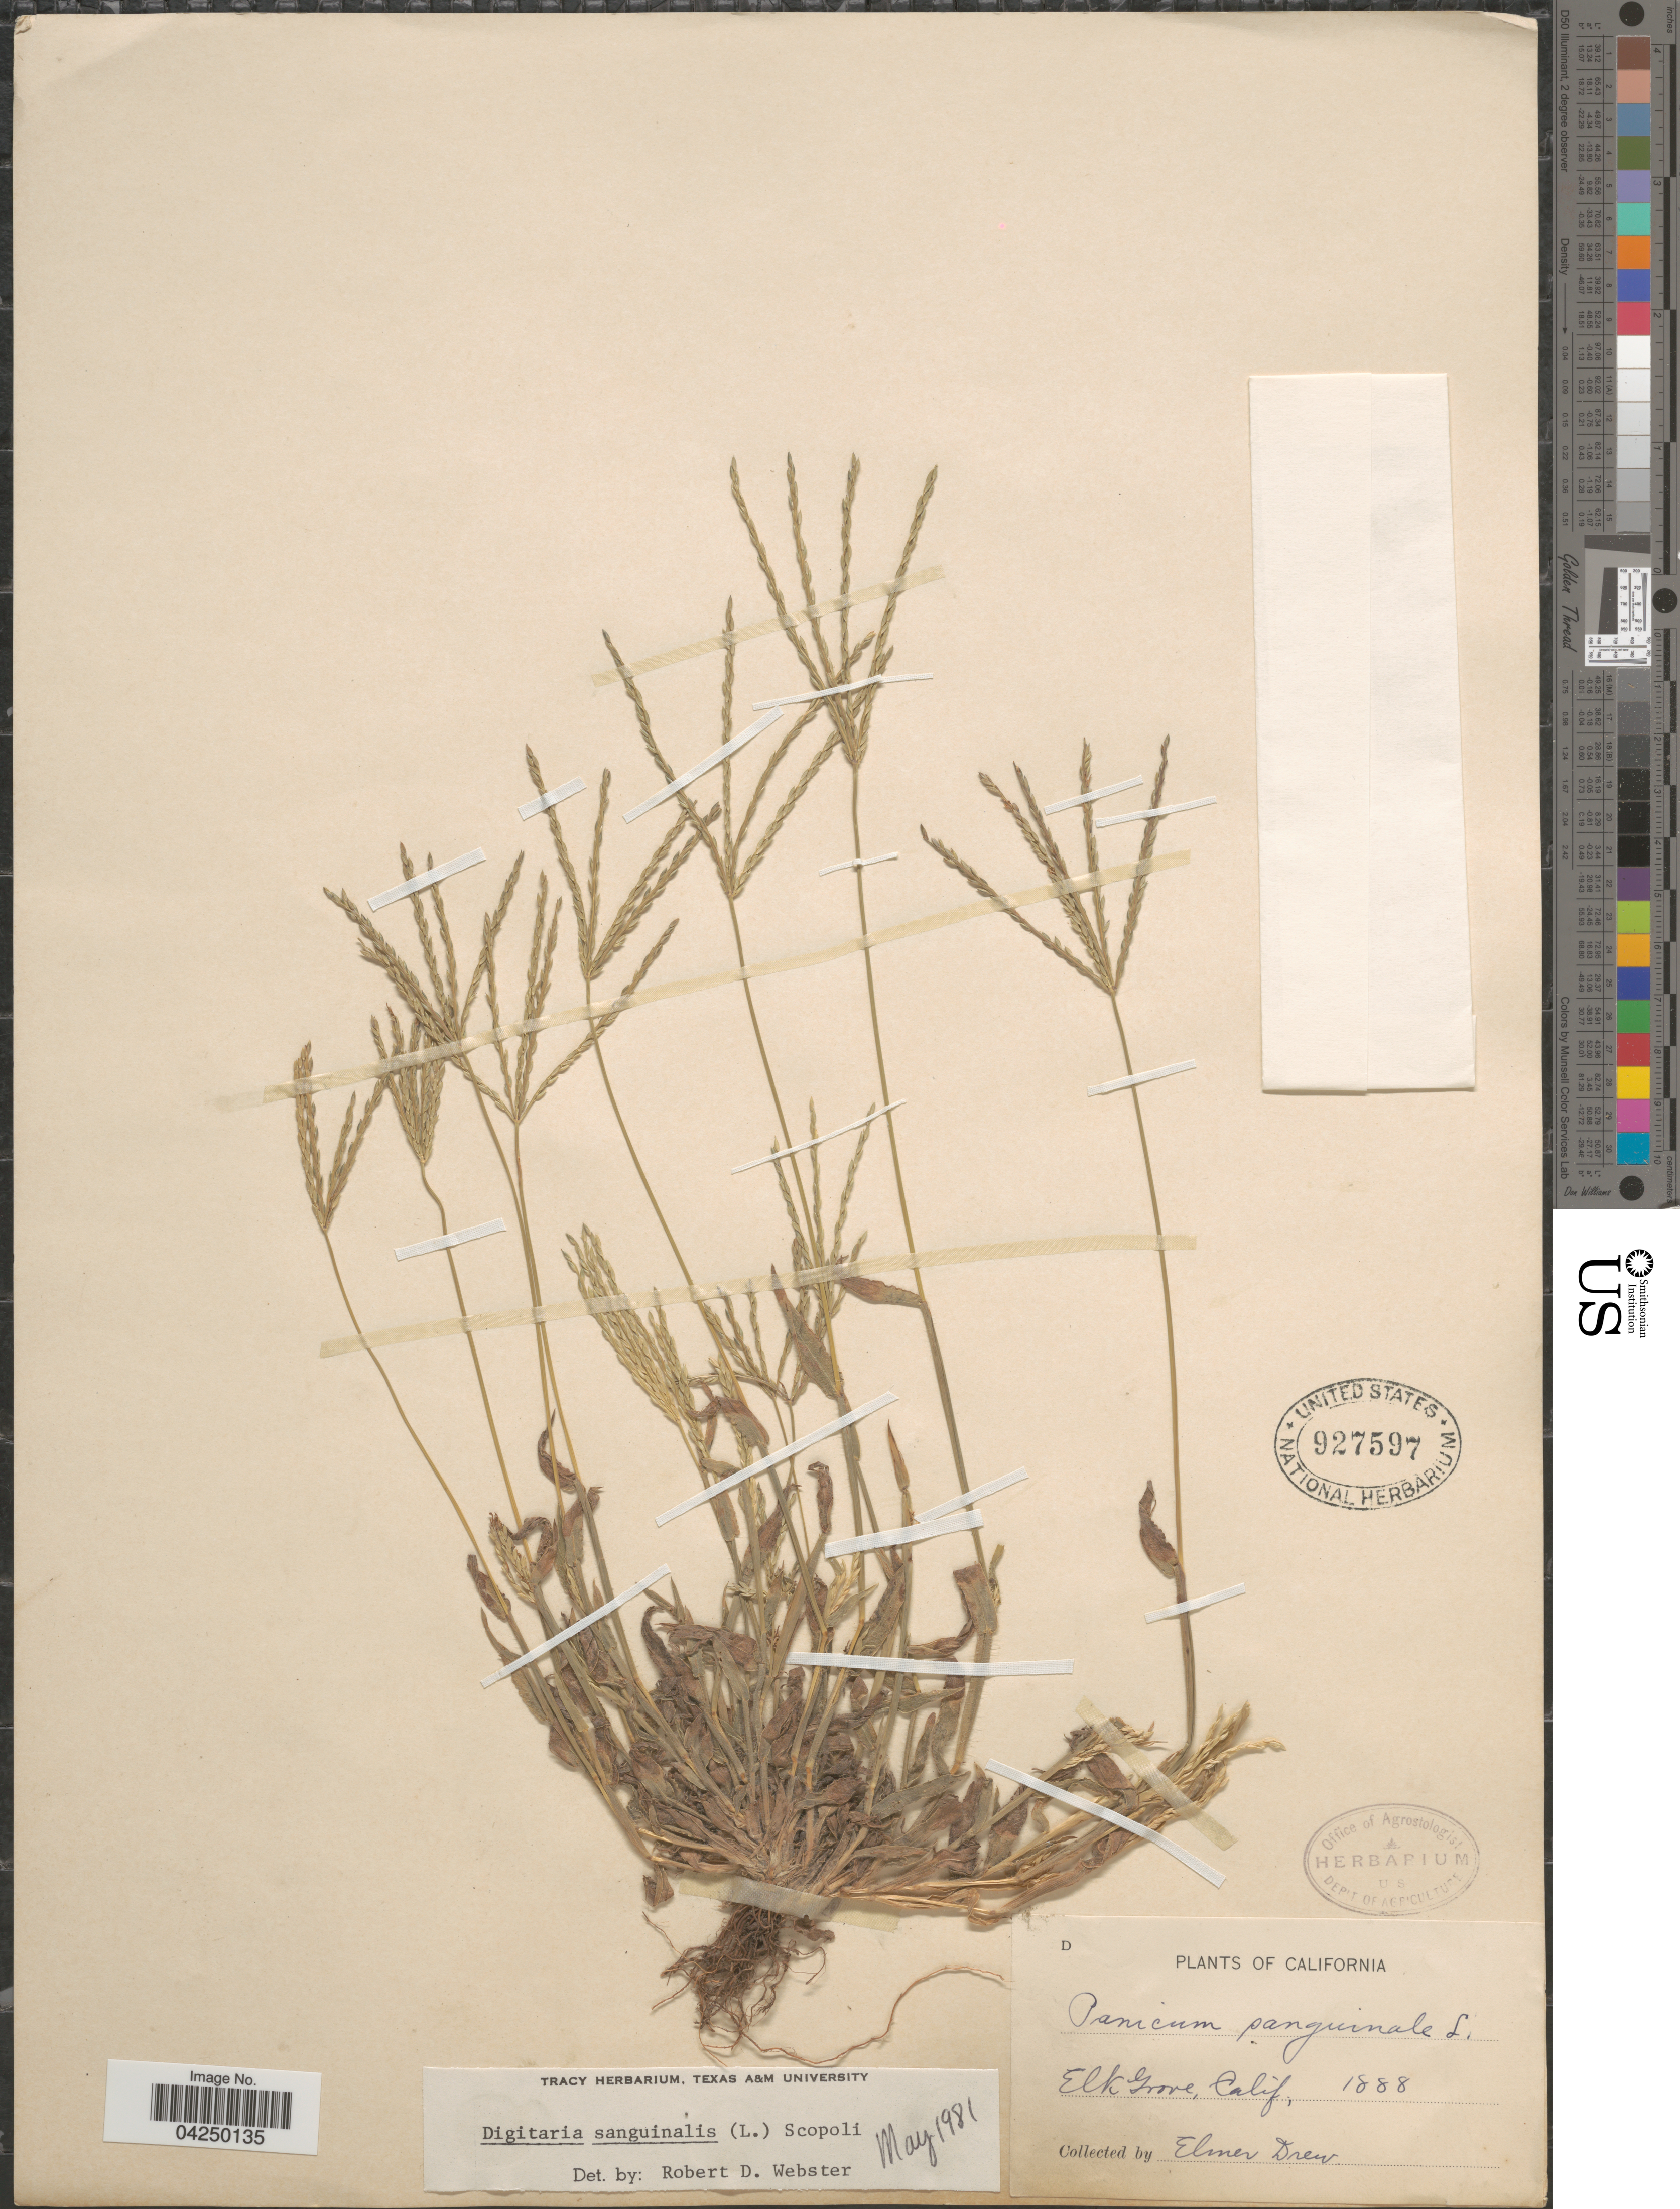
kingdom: Plantae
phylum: Tracheophyta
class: Liliopsida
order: Poales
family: Poaceae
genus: Digitaria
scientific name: Digitaria sanguinalis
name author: (L.) Scop.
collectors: E. Drew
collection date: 1888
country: United States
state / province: California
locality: Elk Grove.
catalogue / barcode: US 927597